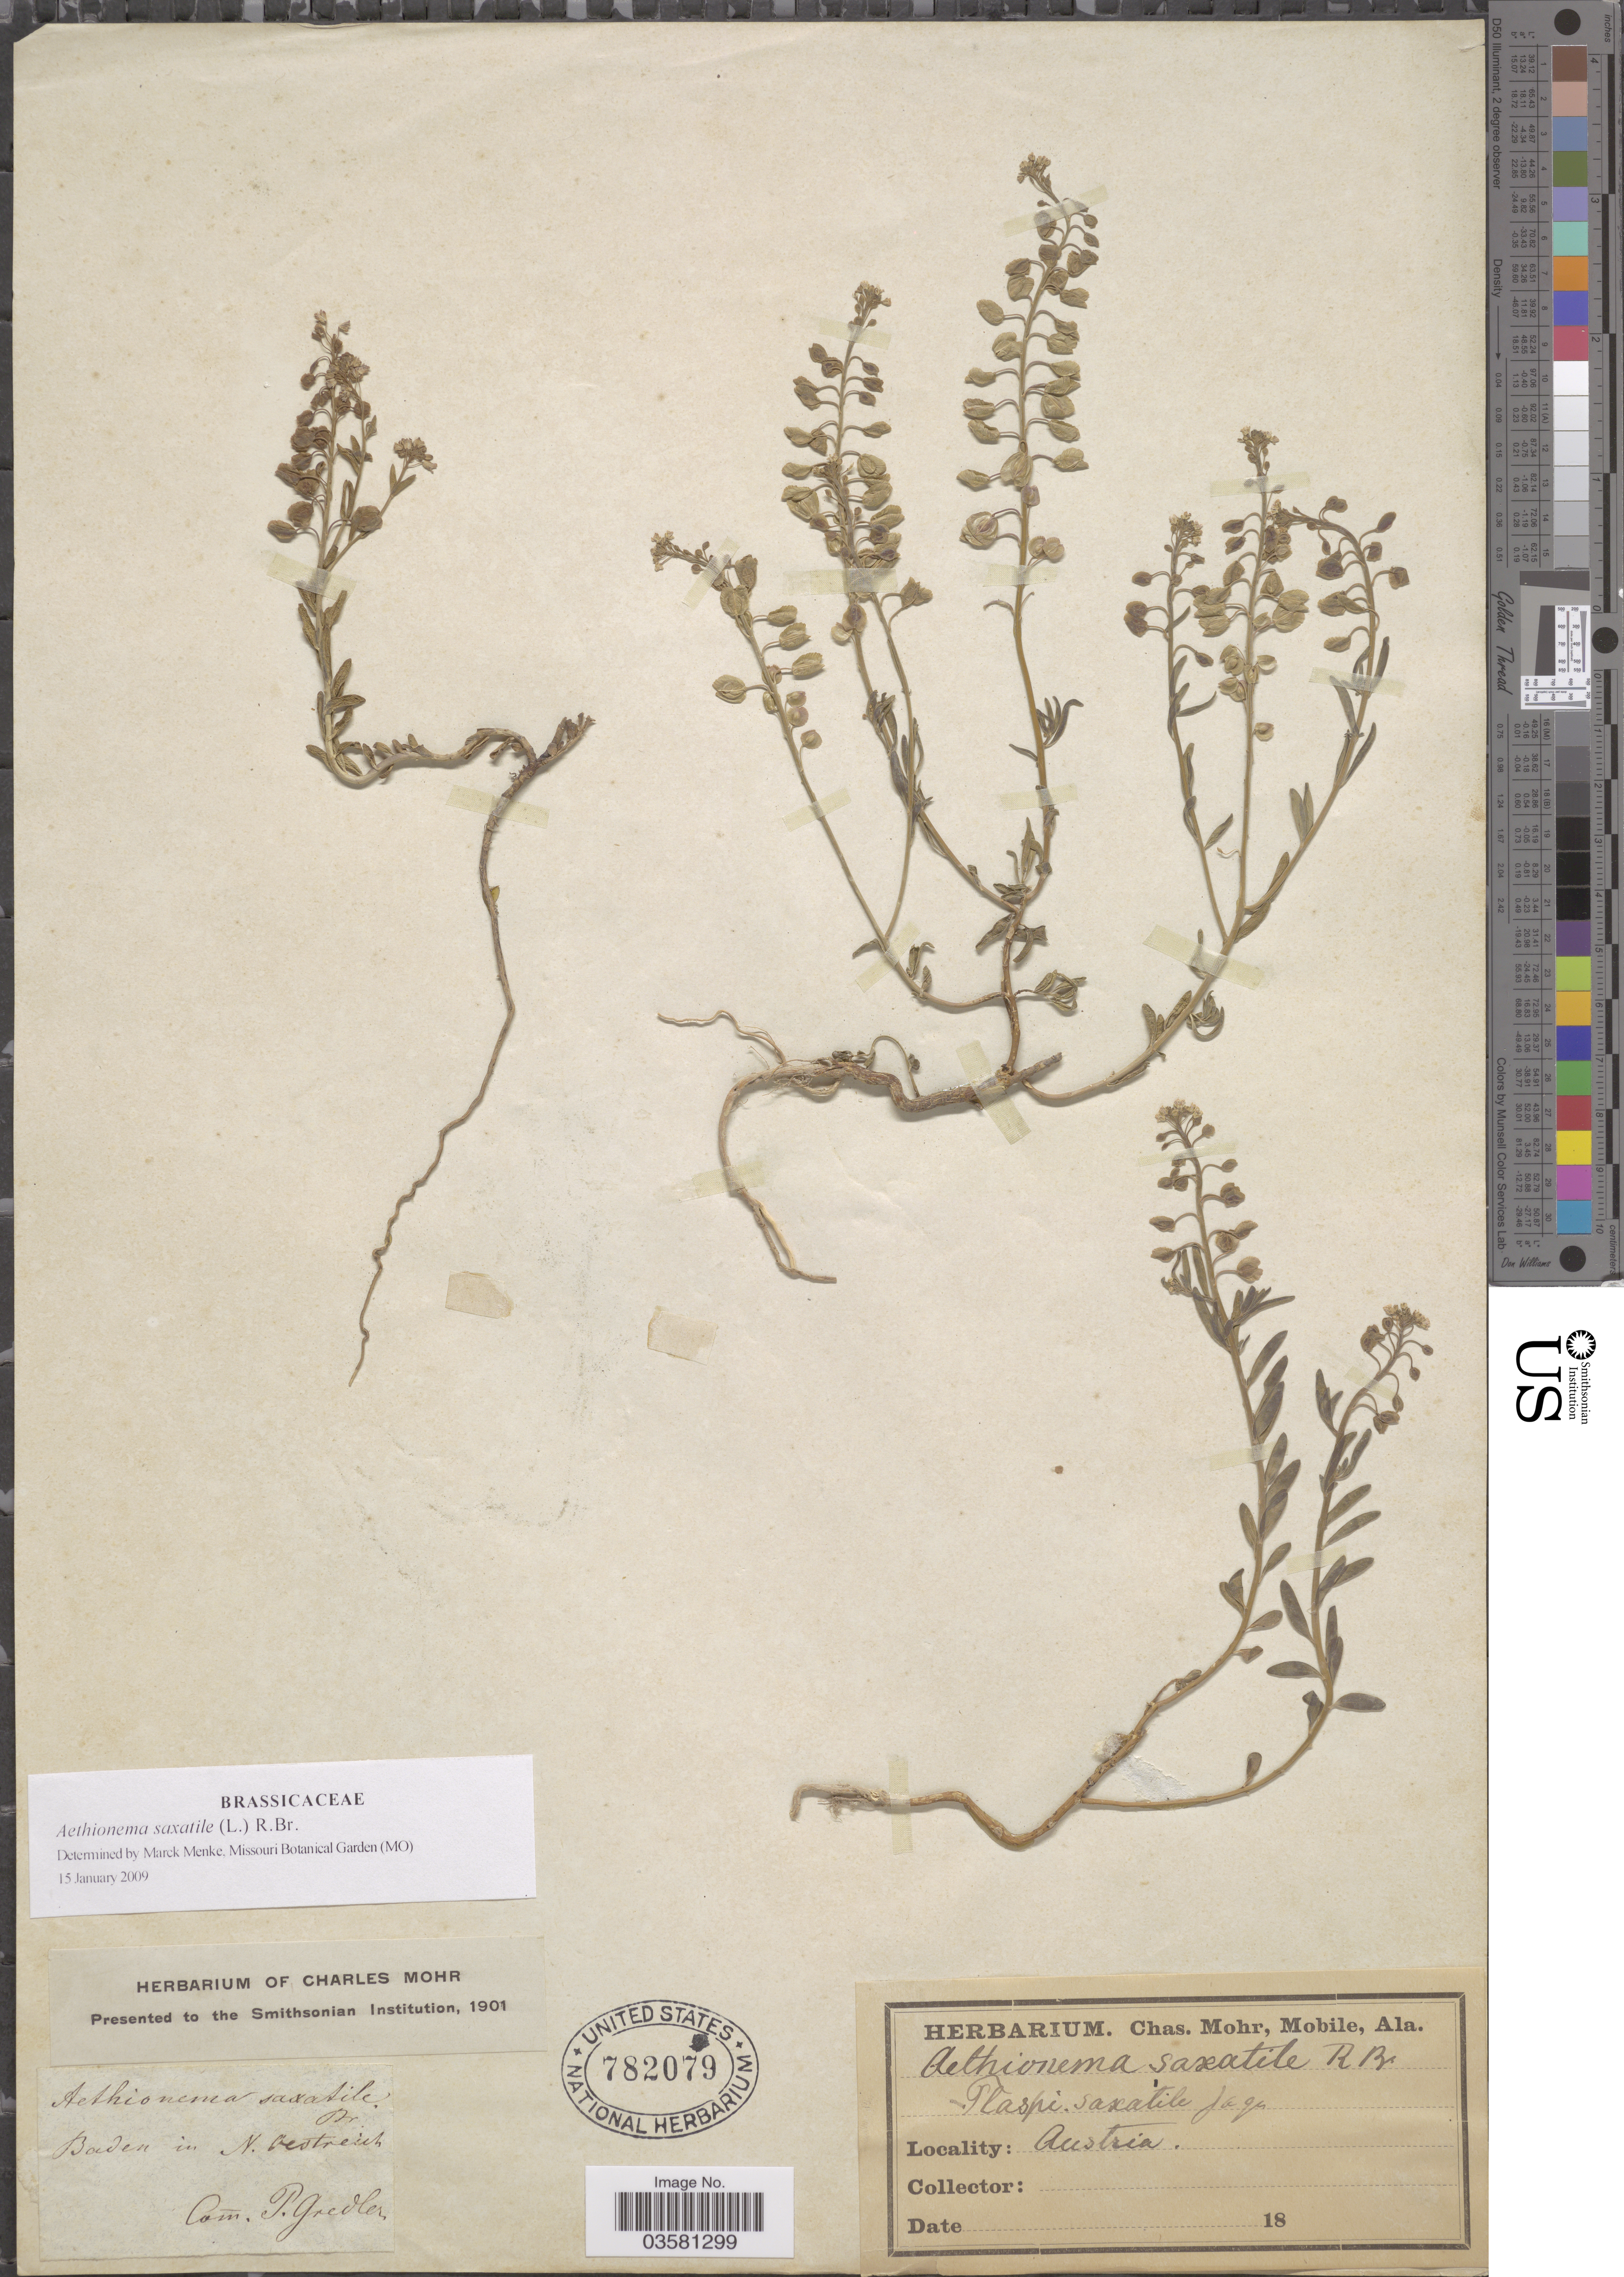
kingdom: Plantae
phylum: Tracheophyta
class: Magnoliopsida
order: Brassicales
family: Brassicaceae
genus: Aethionema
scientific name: Aethionema saxatile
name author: (L.) W.T. Aiton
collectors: ex herb. Charles Mohr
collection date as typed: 18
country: Austria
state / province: Niederosterreich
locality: Baden in N. Oestreich.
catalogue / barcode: US 782079